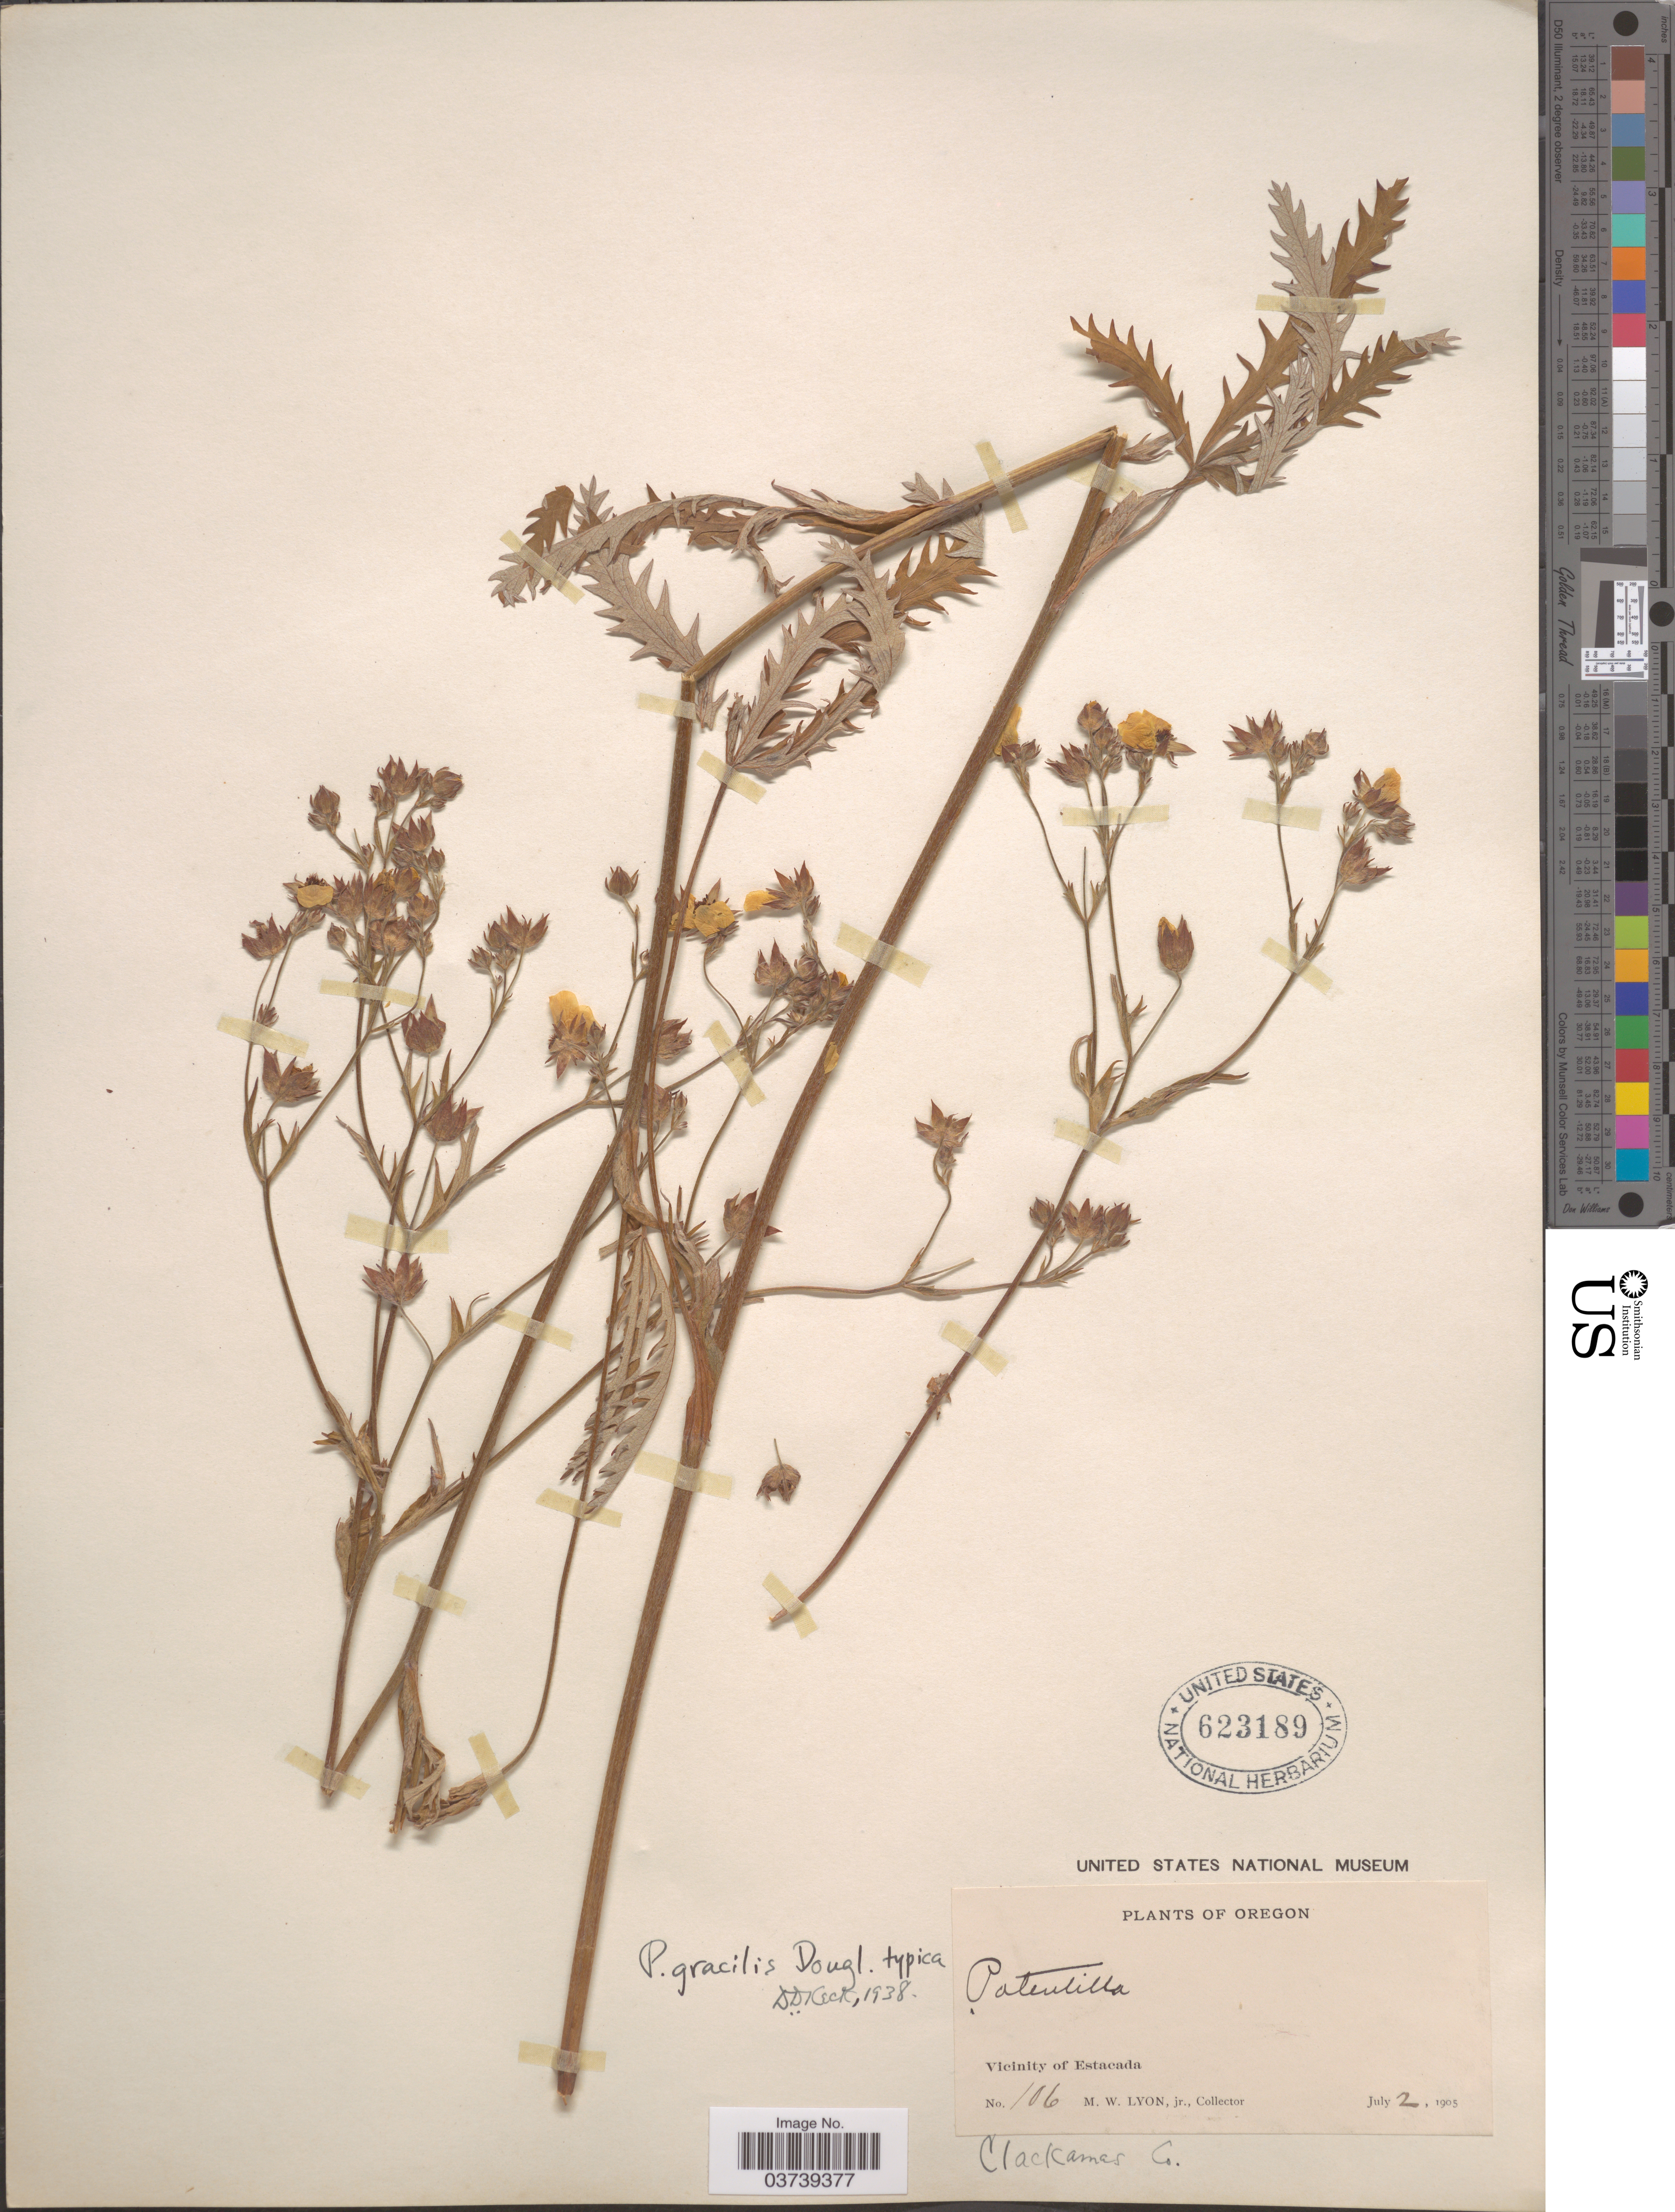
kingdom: Plantae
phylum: Tracheophyta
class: Magnoliopsida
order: Rosales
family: Rosaceae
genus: Potentilla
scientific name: Potentilla gracilis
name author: Douglas ex Hook.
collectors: M. Lyon Jr.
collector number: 106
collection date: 1905-07-02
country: United States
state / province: Oregon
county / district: Clackamas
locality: Vicinity of Estacada, Clackamas Co.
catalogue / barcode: US 623189